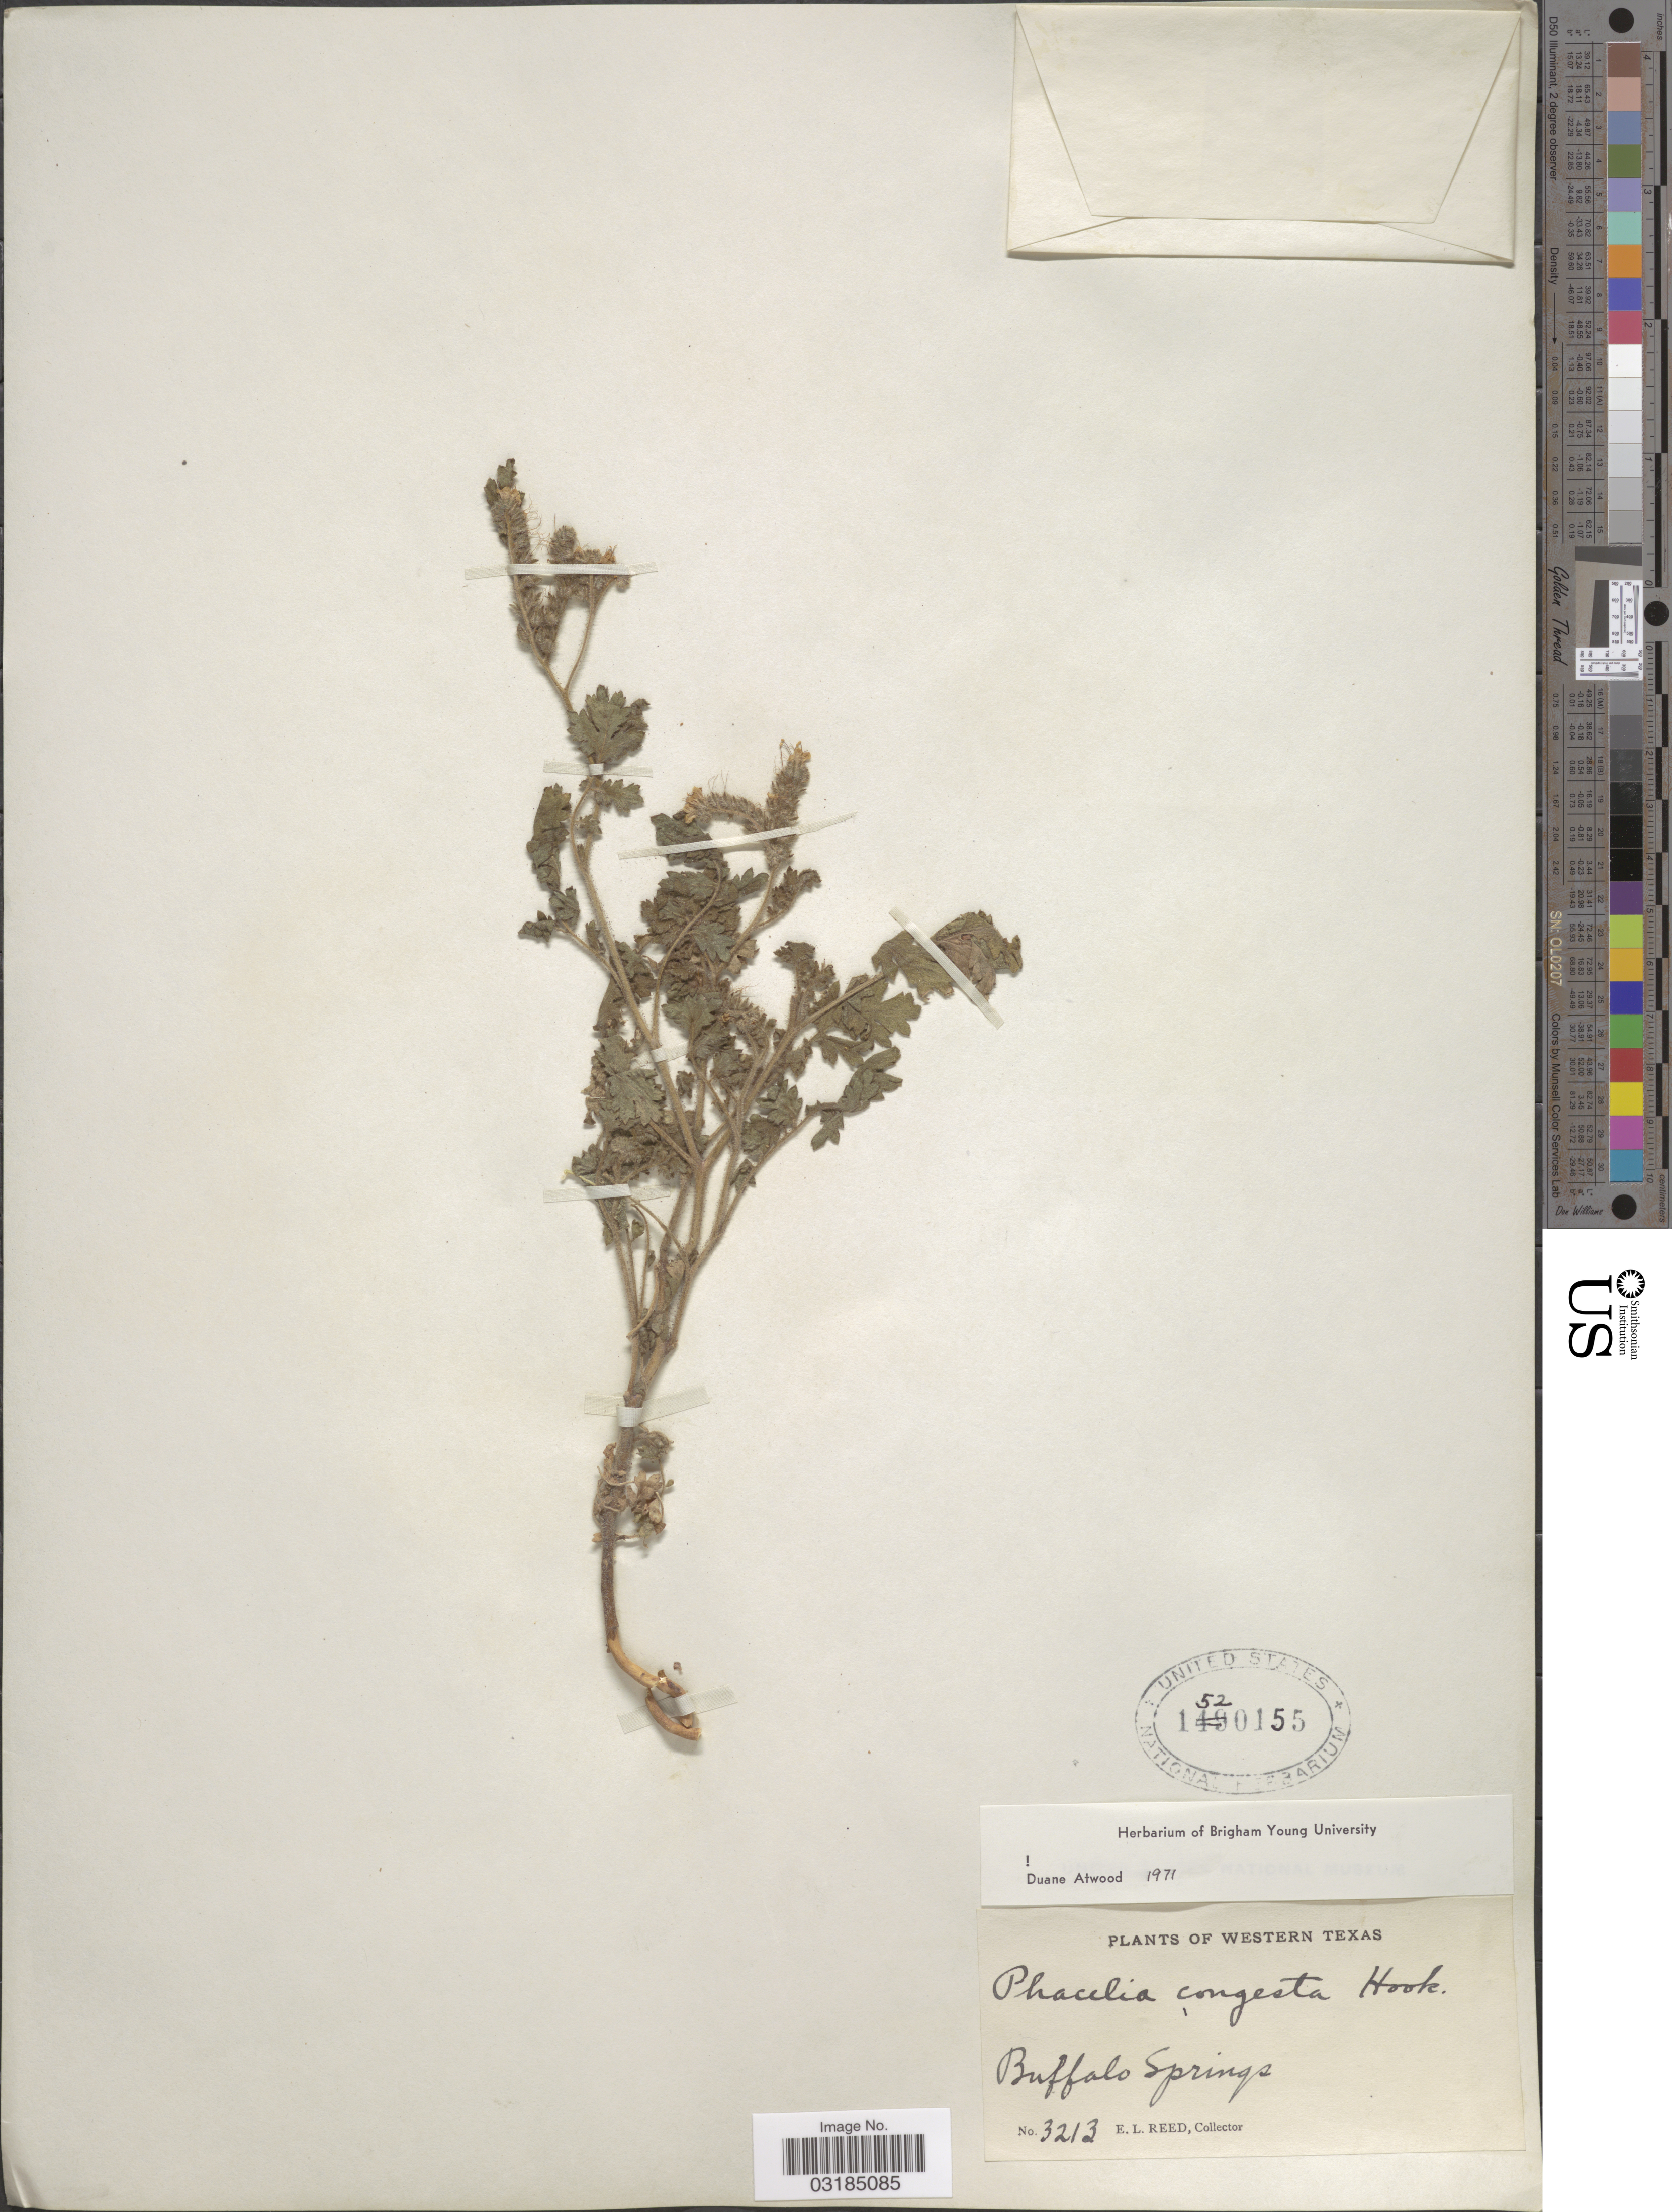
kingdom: Plantae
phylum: Tracheophyta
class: Magnoliopsida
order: Boraginales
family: Hydrophyllaceae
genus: Phacelia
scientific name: Phacelia congesta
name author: Hook.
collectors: E. Reed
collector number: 3213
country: United States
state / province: Texas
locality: Western Texas. Buffalo Springs.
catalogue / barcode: US 1520155